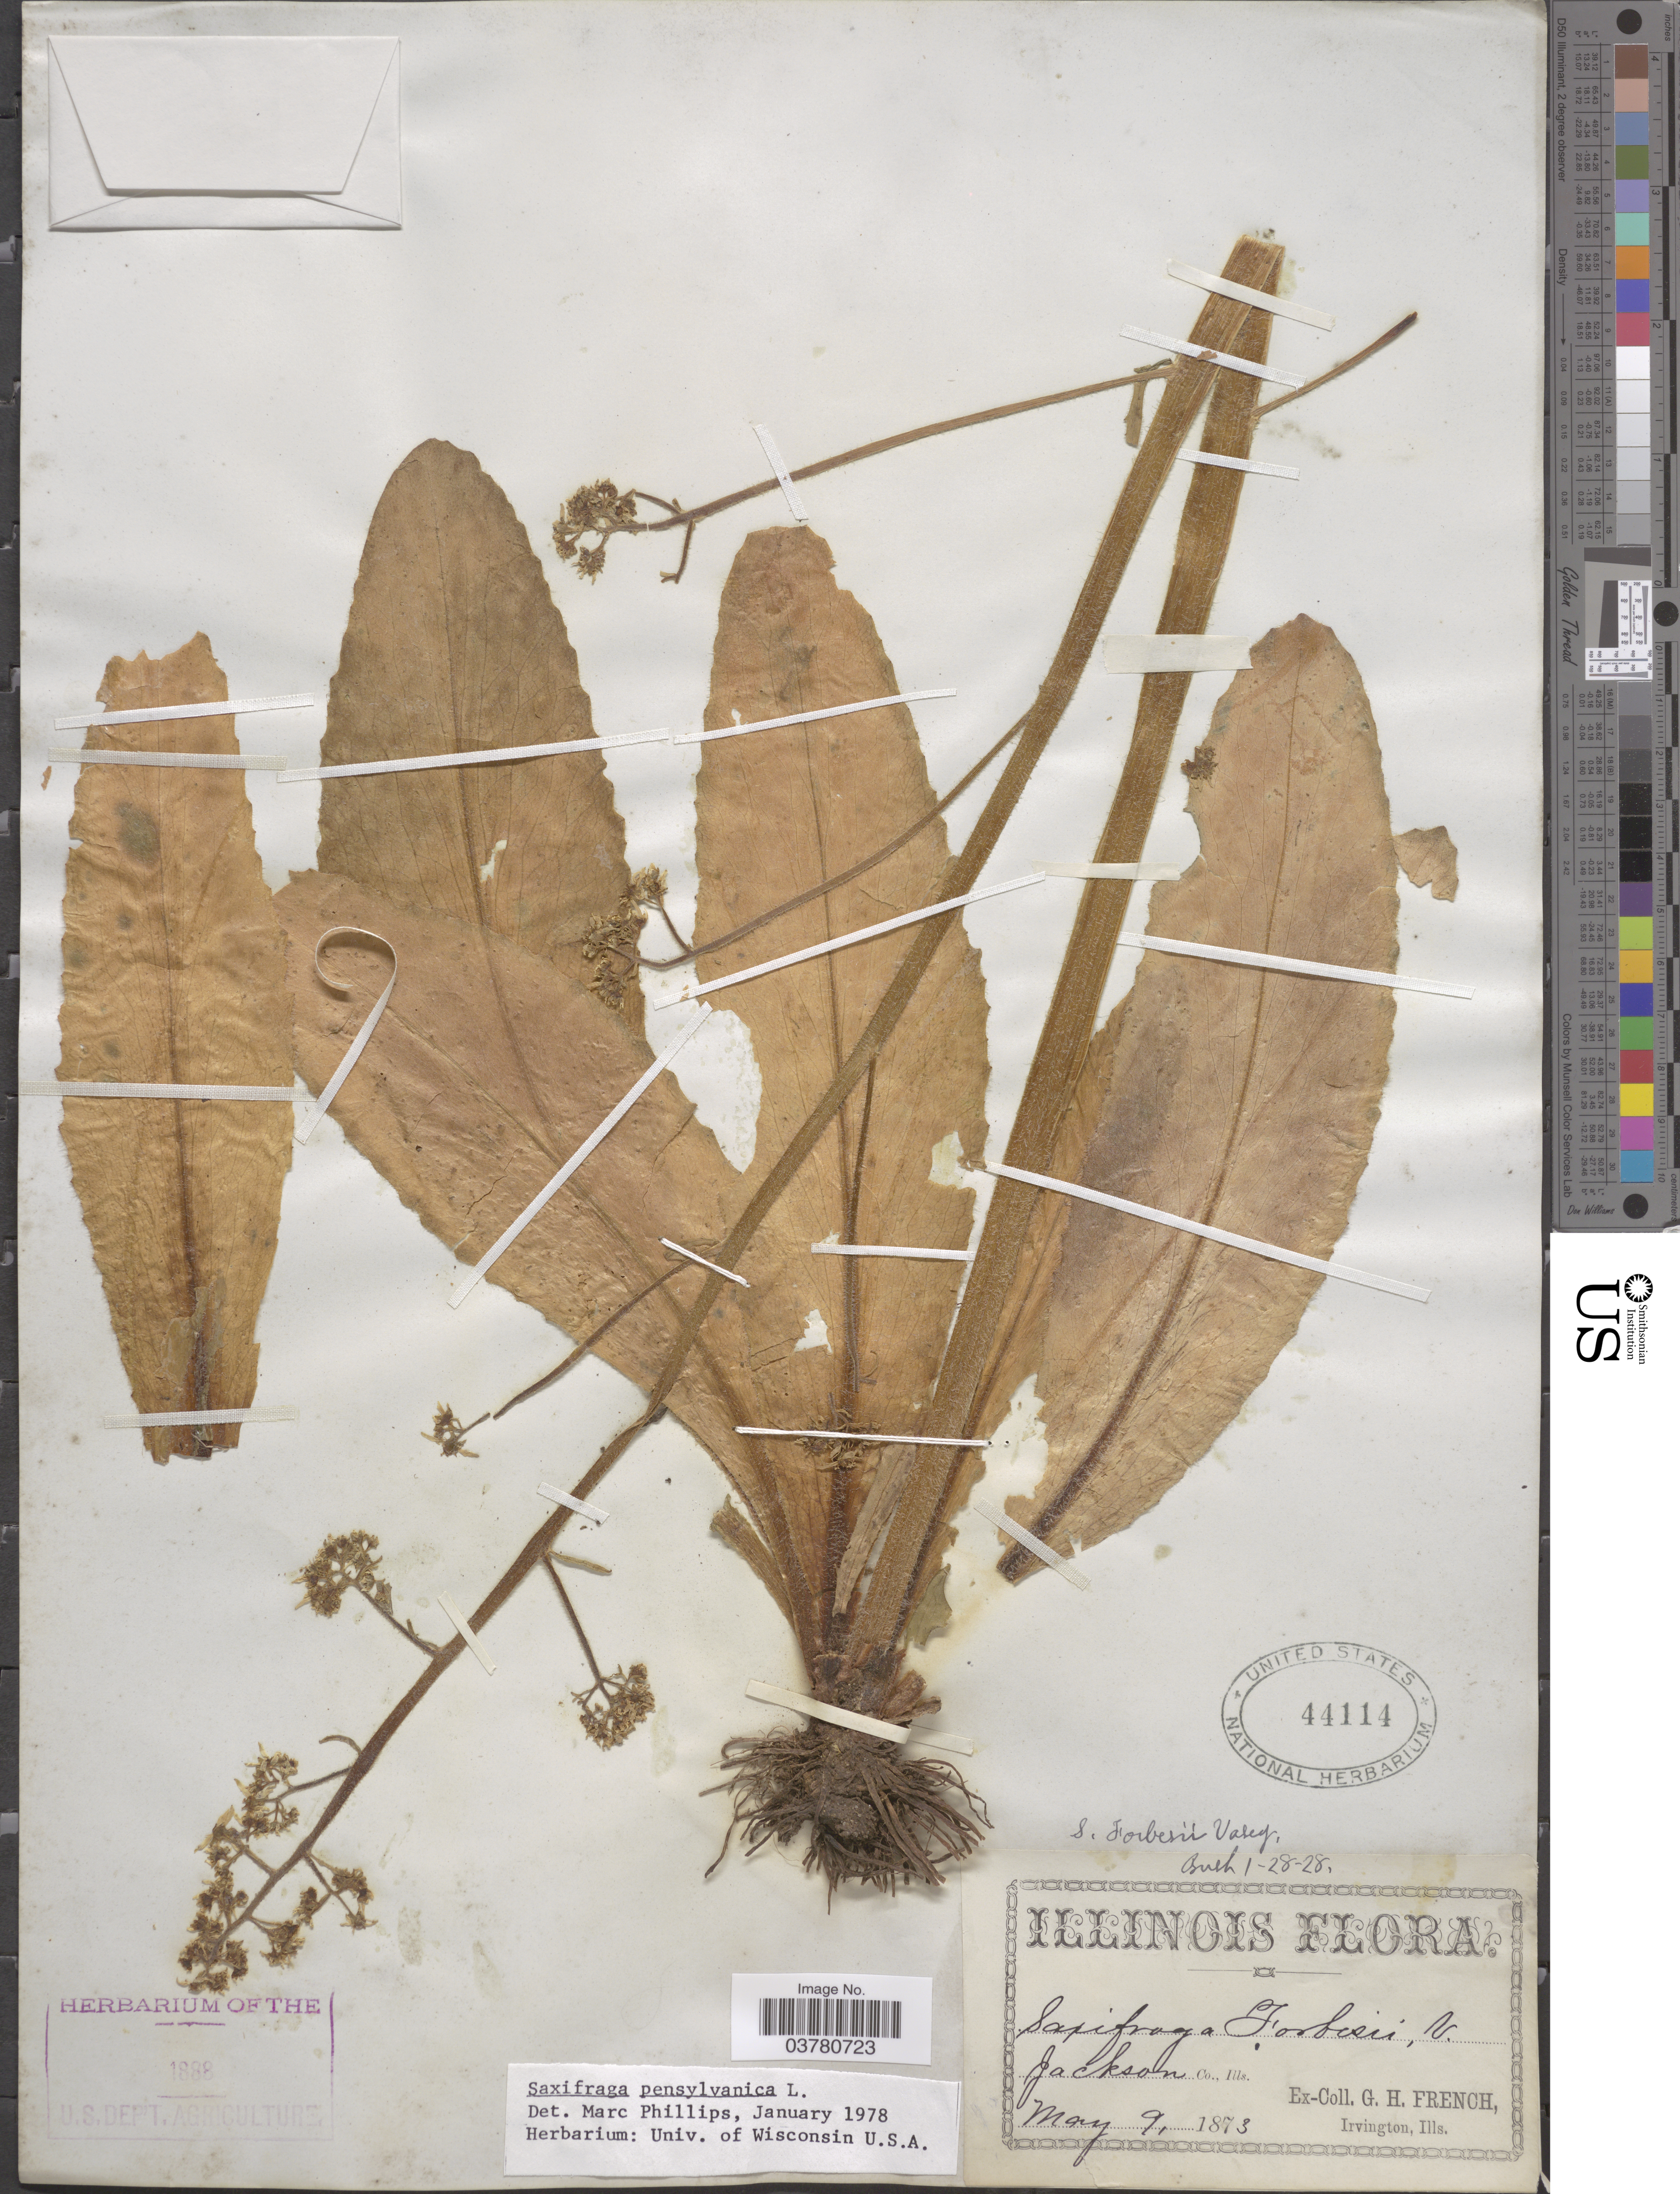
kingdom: Plantae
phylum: Tracheophyta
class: Magnoliopsida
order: Saxifragales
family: Saxifragaceae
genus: Micranthes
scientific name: Micranthes pensylvanica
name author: (L.) Haw.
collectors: G. H. French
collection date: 1873-05-09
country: United States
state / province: Illinois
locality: Jackson Co.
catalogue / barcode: US 44114